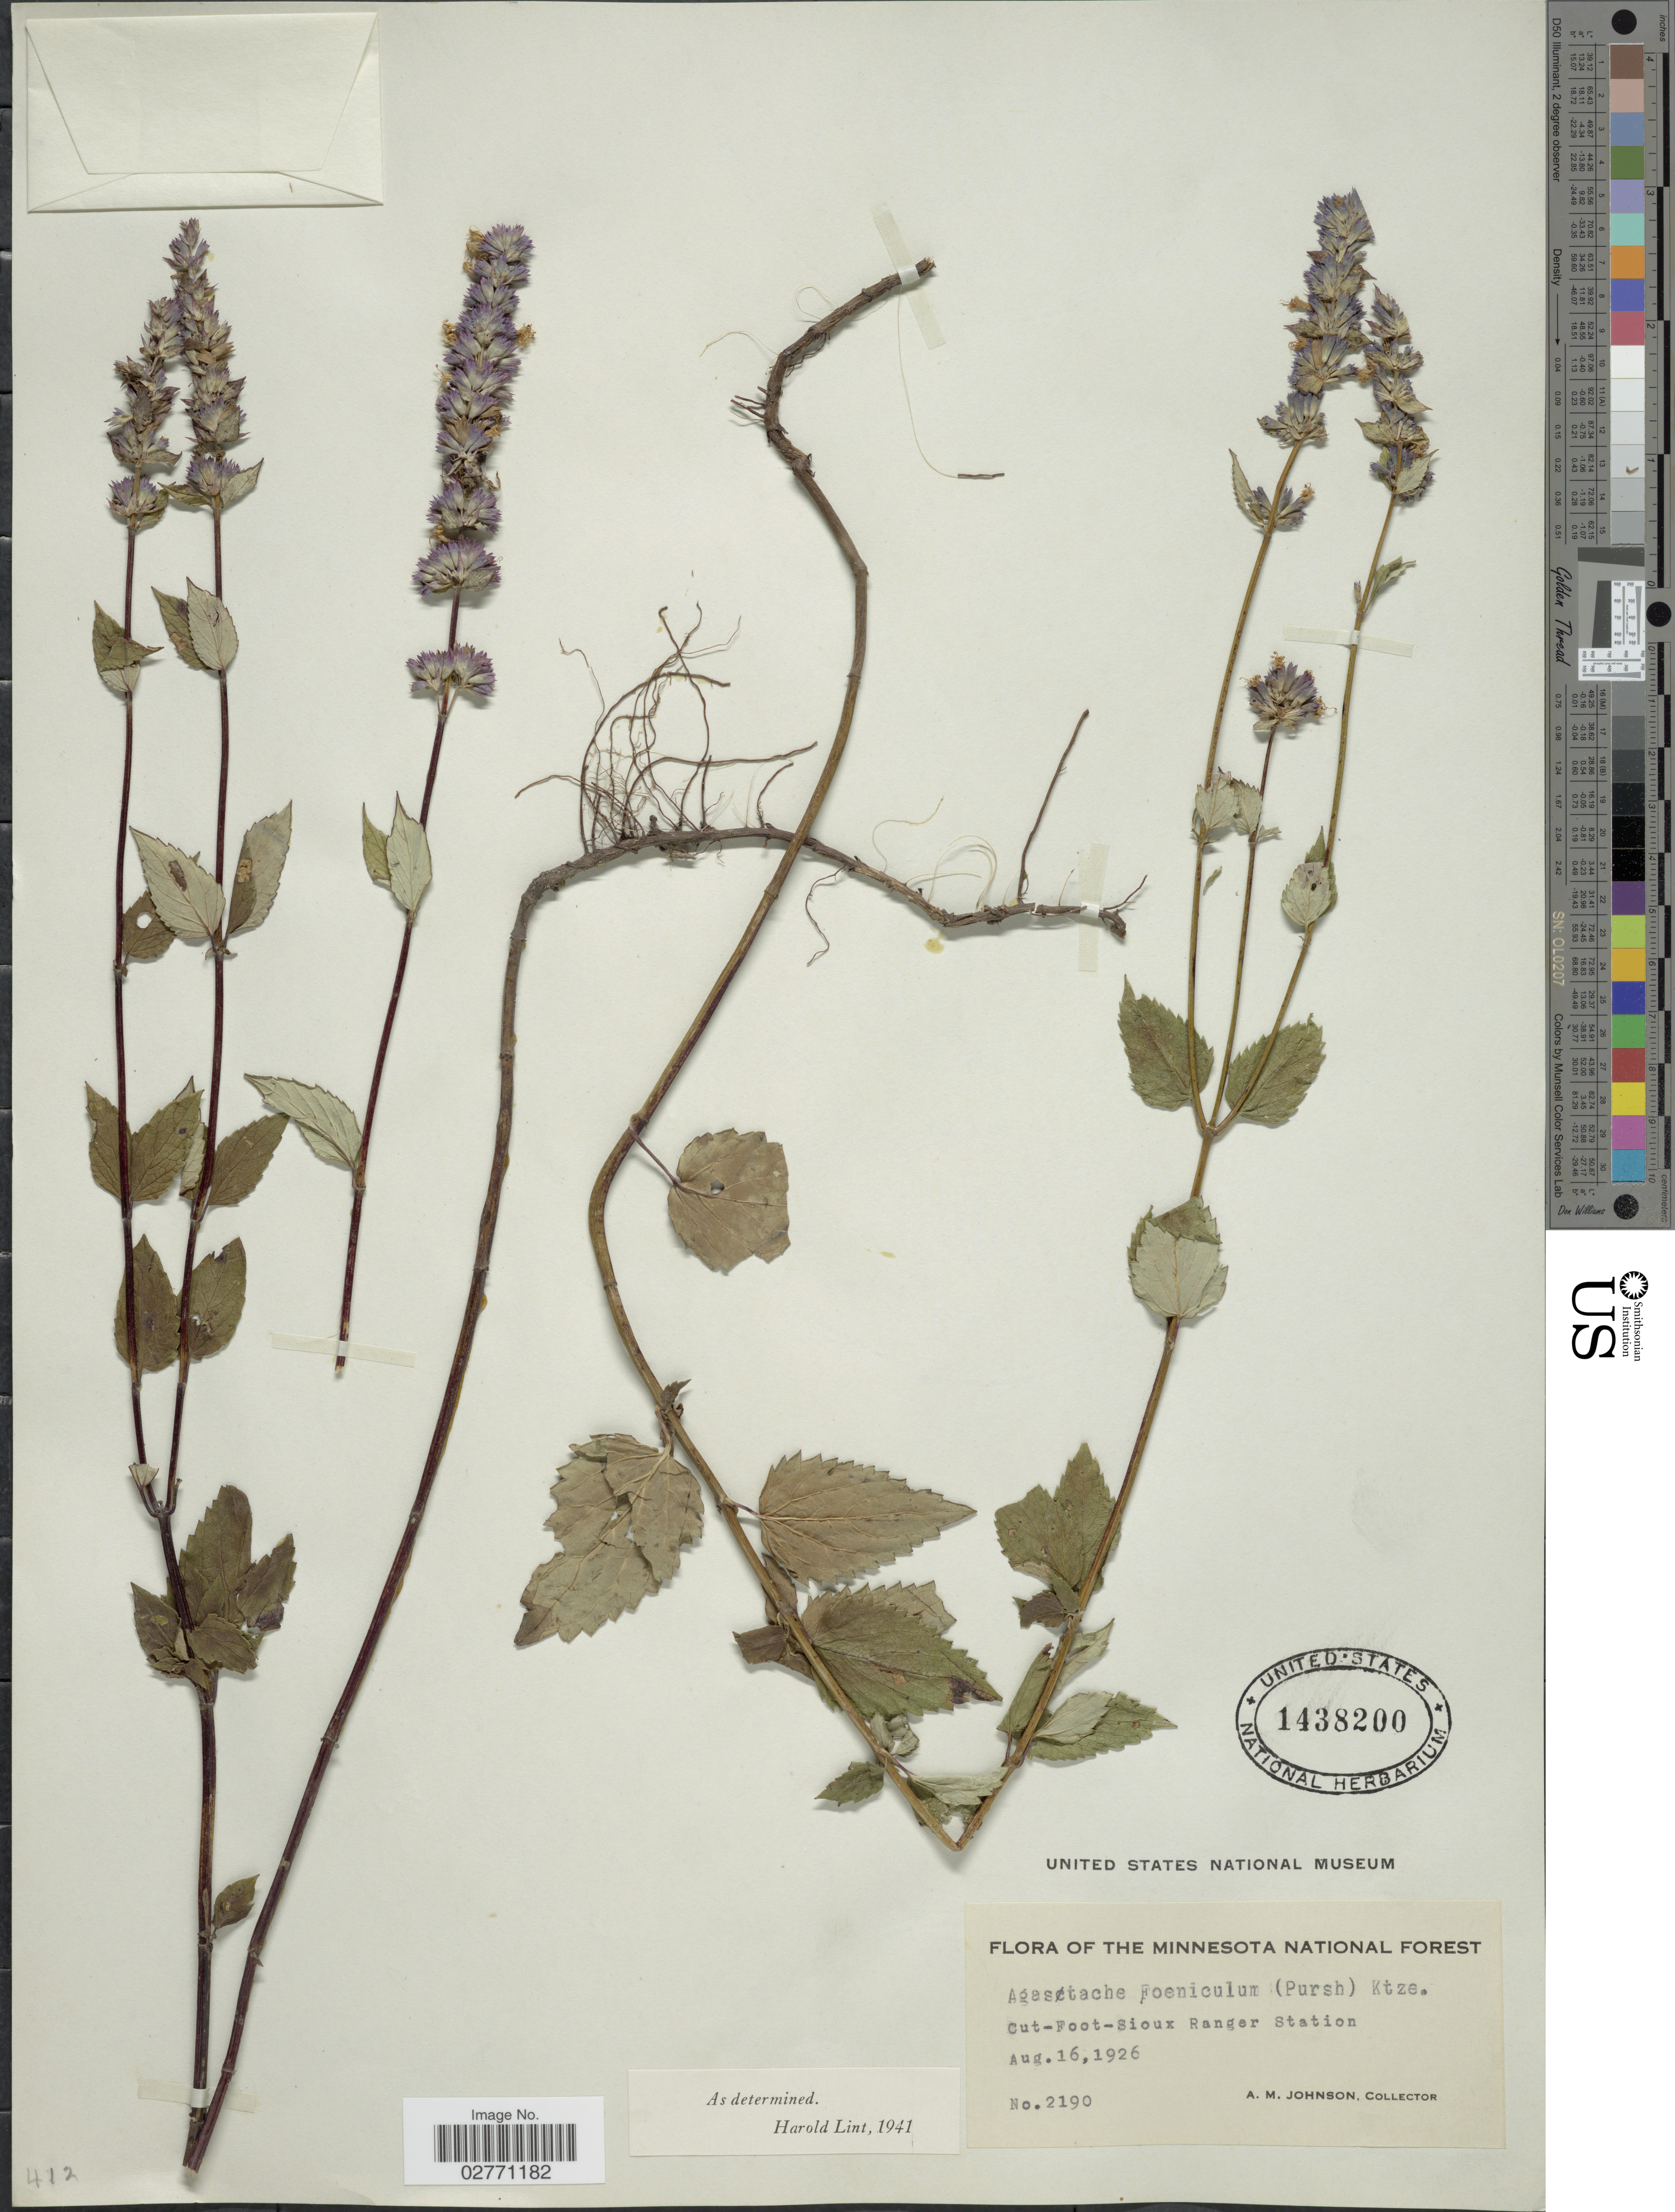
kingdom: Plantae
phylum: Tracheophyta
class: Magnoliopsida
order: Lamiales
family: Lamiaceae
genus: Agastache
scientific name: Agastache foeniculum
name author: (Pursh) Kuntze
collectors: A. M. Johnson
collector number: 2190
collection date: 1926-08-16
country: United States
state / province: Minnesota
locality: Minnesota National Forest. Cut-Foot-Sioux Ranger Station.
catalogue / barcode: US 1438200